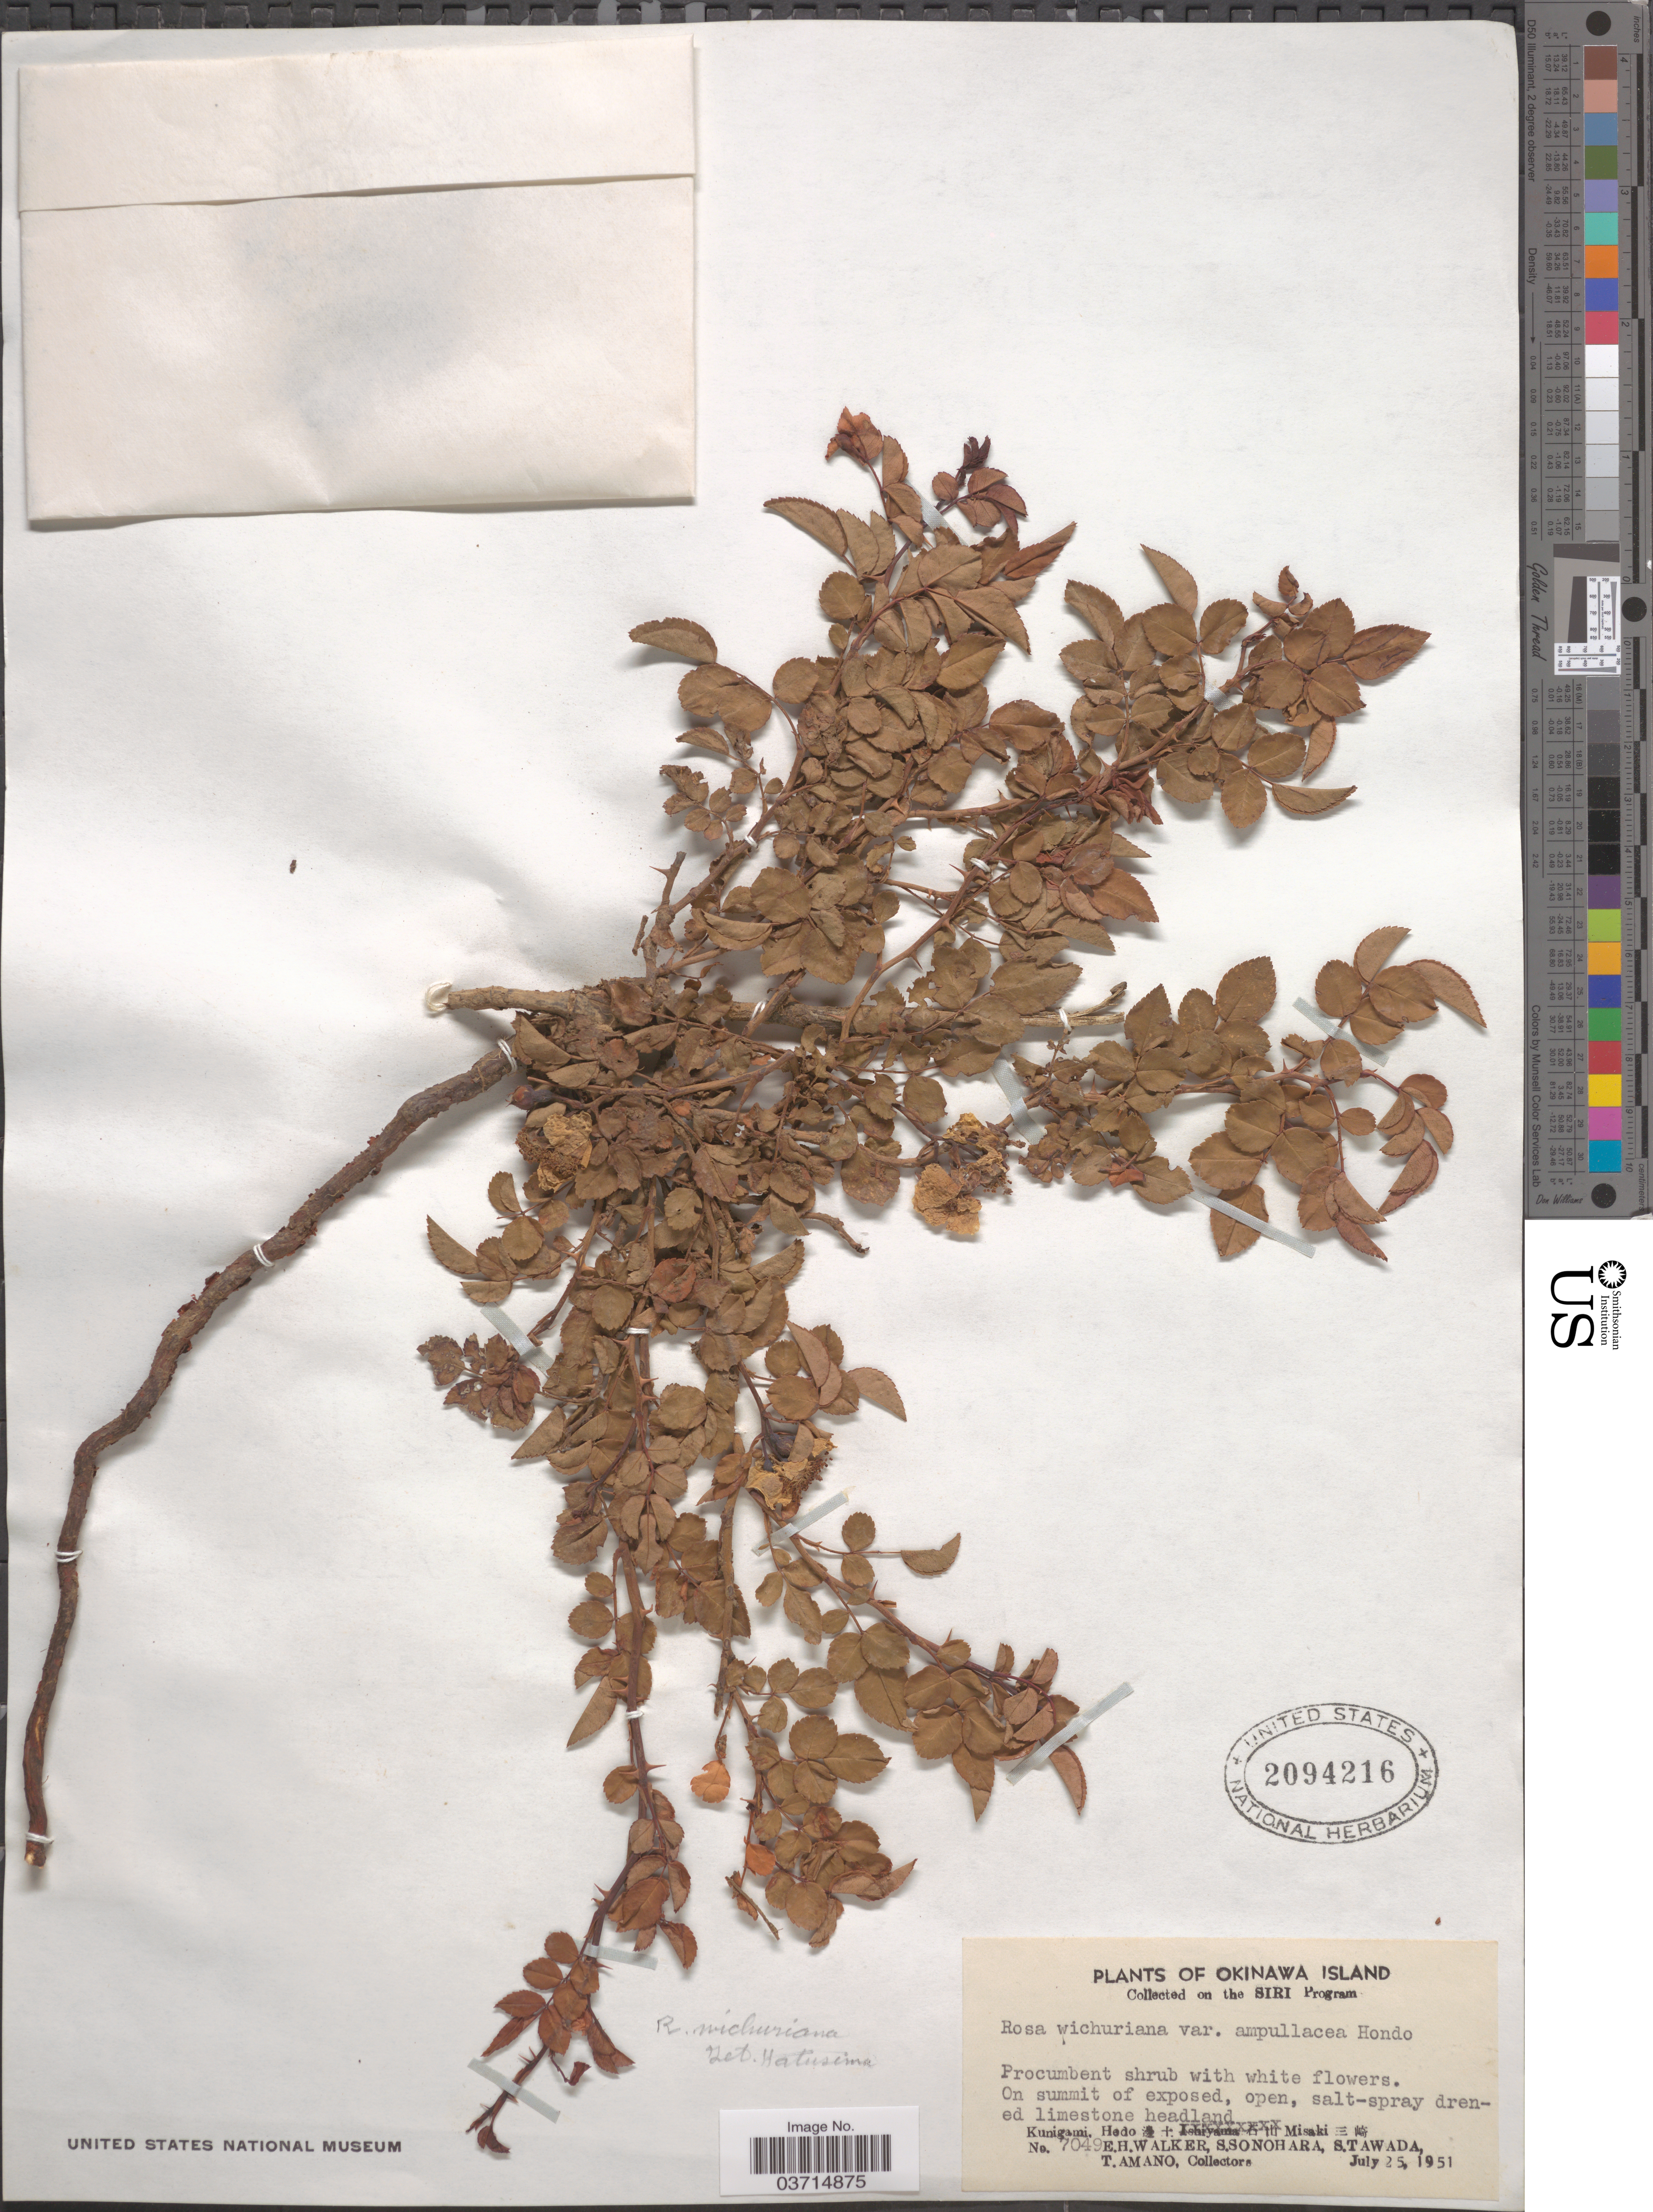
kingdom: Plantae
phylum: Tracheophyta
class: Magnoliopsida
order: Rosales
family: Rosaceae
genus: Rosa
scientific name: Rosa wichuraiana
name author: Crepin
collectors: E. H. Walker, S. Sonohara, S. Tawada & T. Amano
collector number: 7049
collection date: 1951-07-25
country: Japan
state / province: Okinawa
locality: Okinawa Island. Kunigami. Hedo + Misaki X.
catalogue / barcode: US 2094216